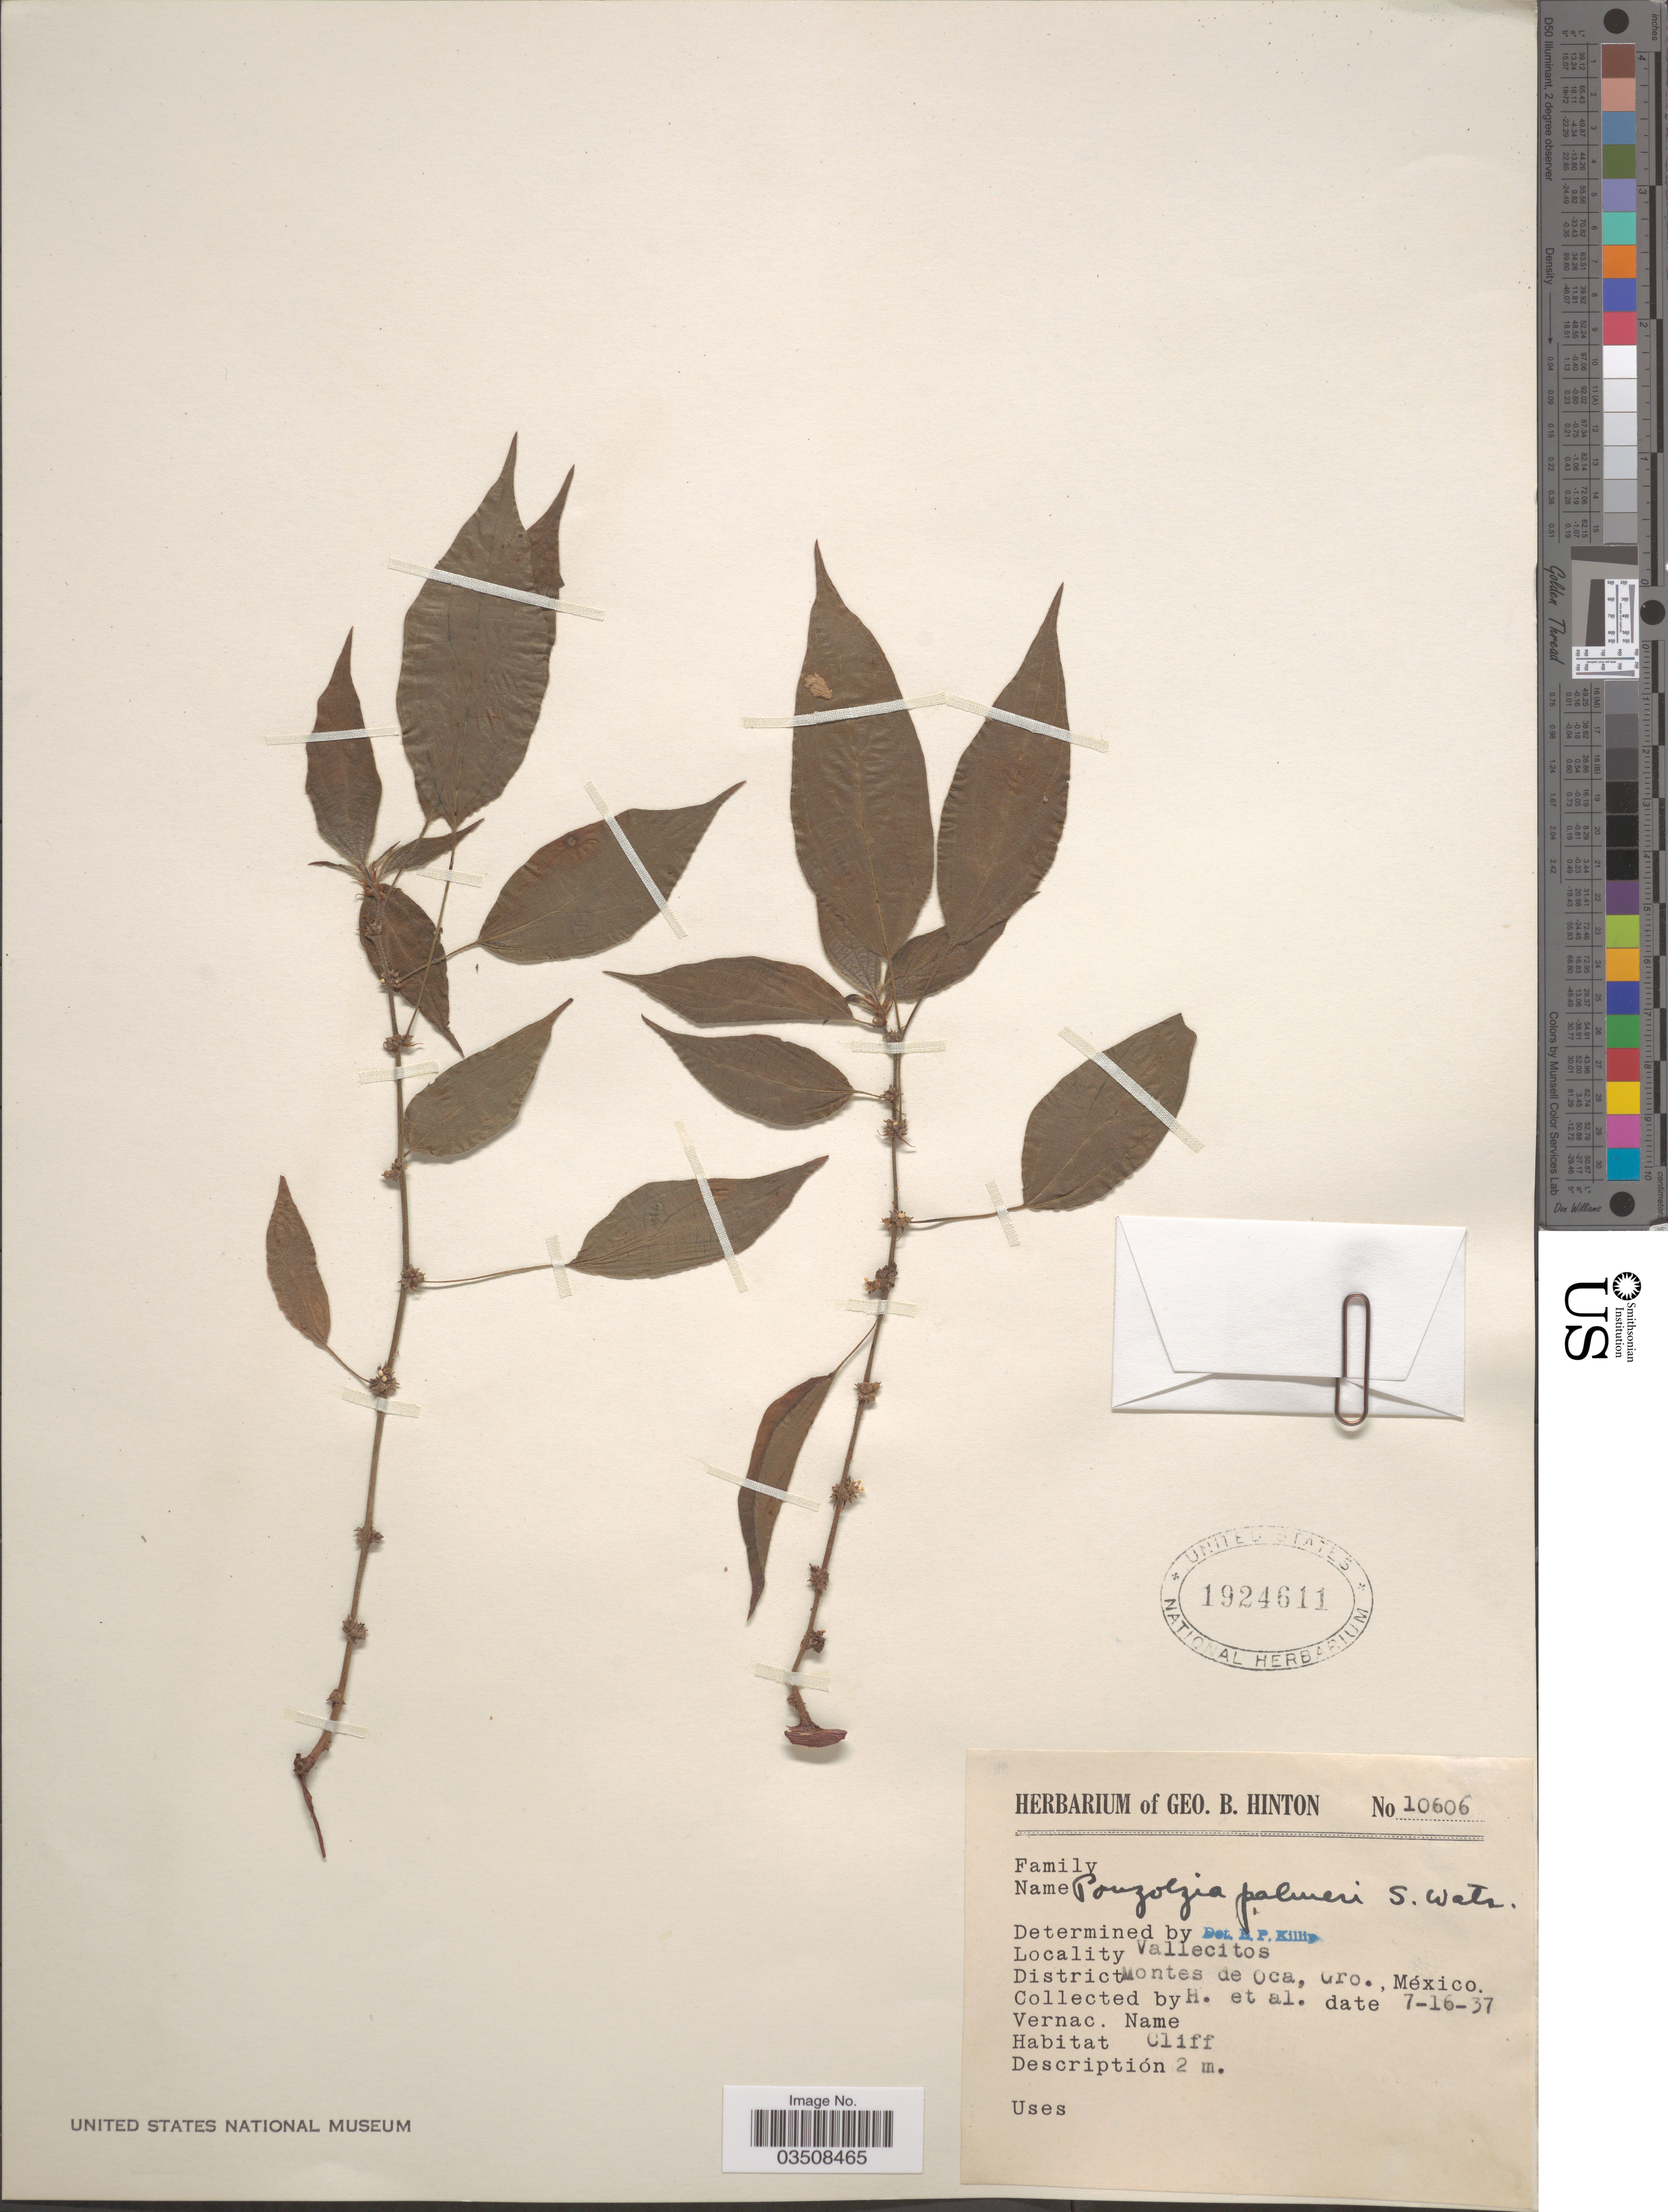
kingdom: Plantae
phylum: Tracheophyta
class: Magnoliopsida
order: Rosales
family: Urticaceae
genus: Pouzolzia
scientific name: Pouzolzia palmeri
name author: S. Watson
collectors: G. B. Hinton & et al.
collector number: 10606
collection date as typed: Transcribed d/m/y: 16/7/37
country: Mexico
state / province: Guerrero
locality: Vallecitos. District Montes de Oca.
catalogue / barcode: US 1924611